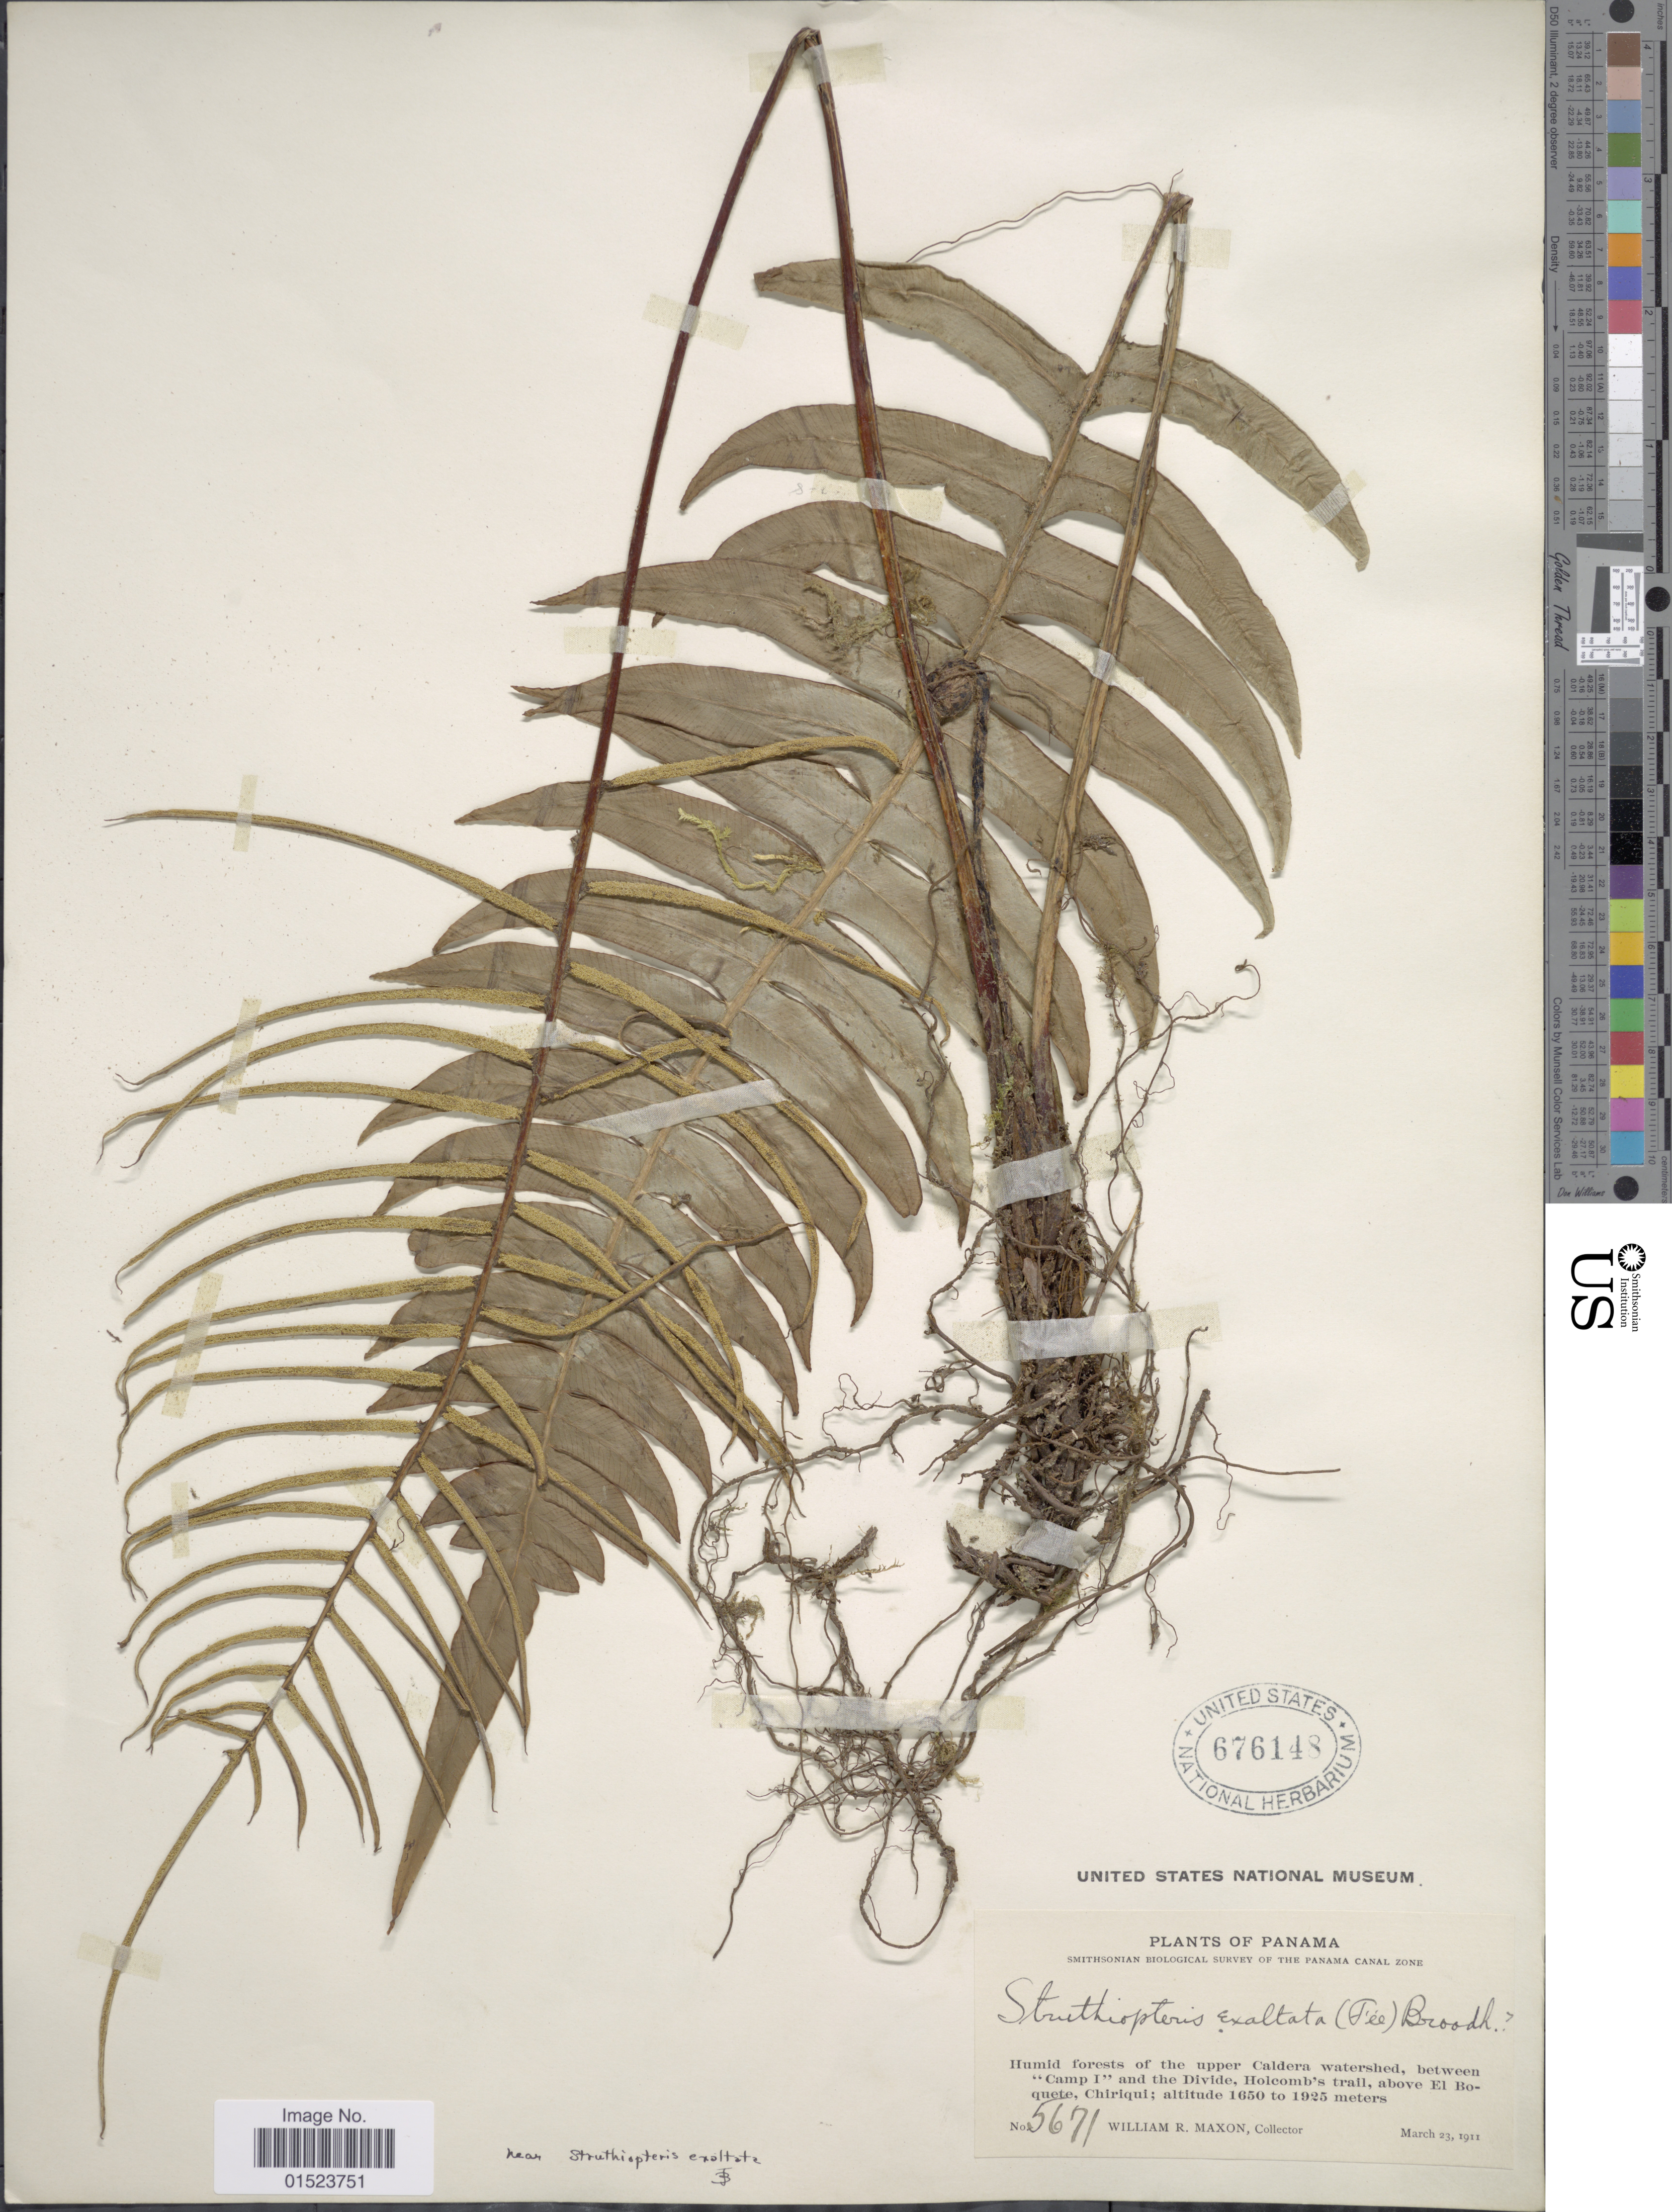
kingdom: Plantae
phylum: Tracheophyta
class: Polypodiopsida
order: Polypodiales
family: Blechnaceae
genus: Blechnum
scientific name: Blechnum divergens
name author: (Kunze) Mett.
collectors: W. R. Maxon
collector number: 5671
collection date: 1911-03-23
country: Panama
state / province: Chiriqui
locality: Humid forests of the upper Caldera watershed, between "Camp I" and the Divide, Holcomb's trail, above El Boquete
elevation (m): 1650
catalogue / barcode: US 676148